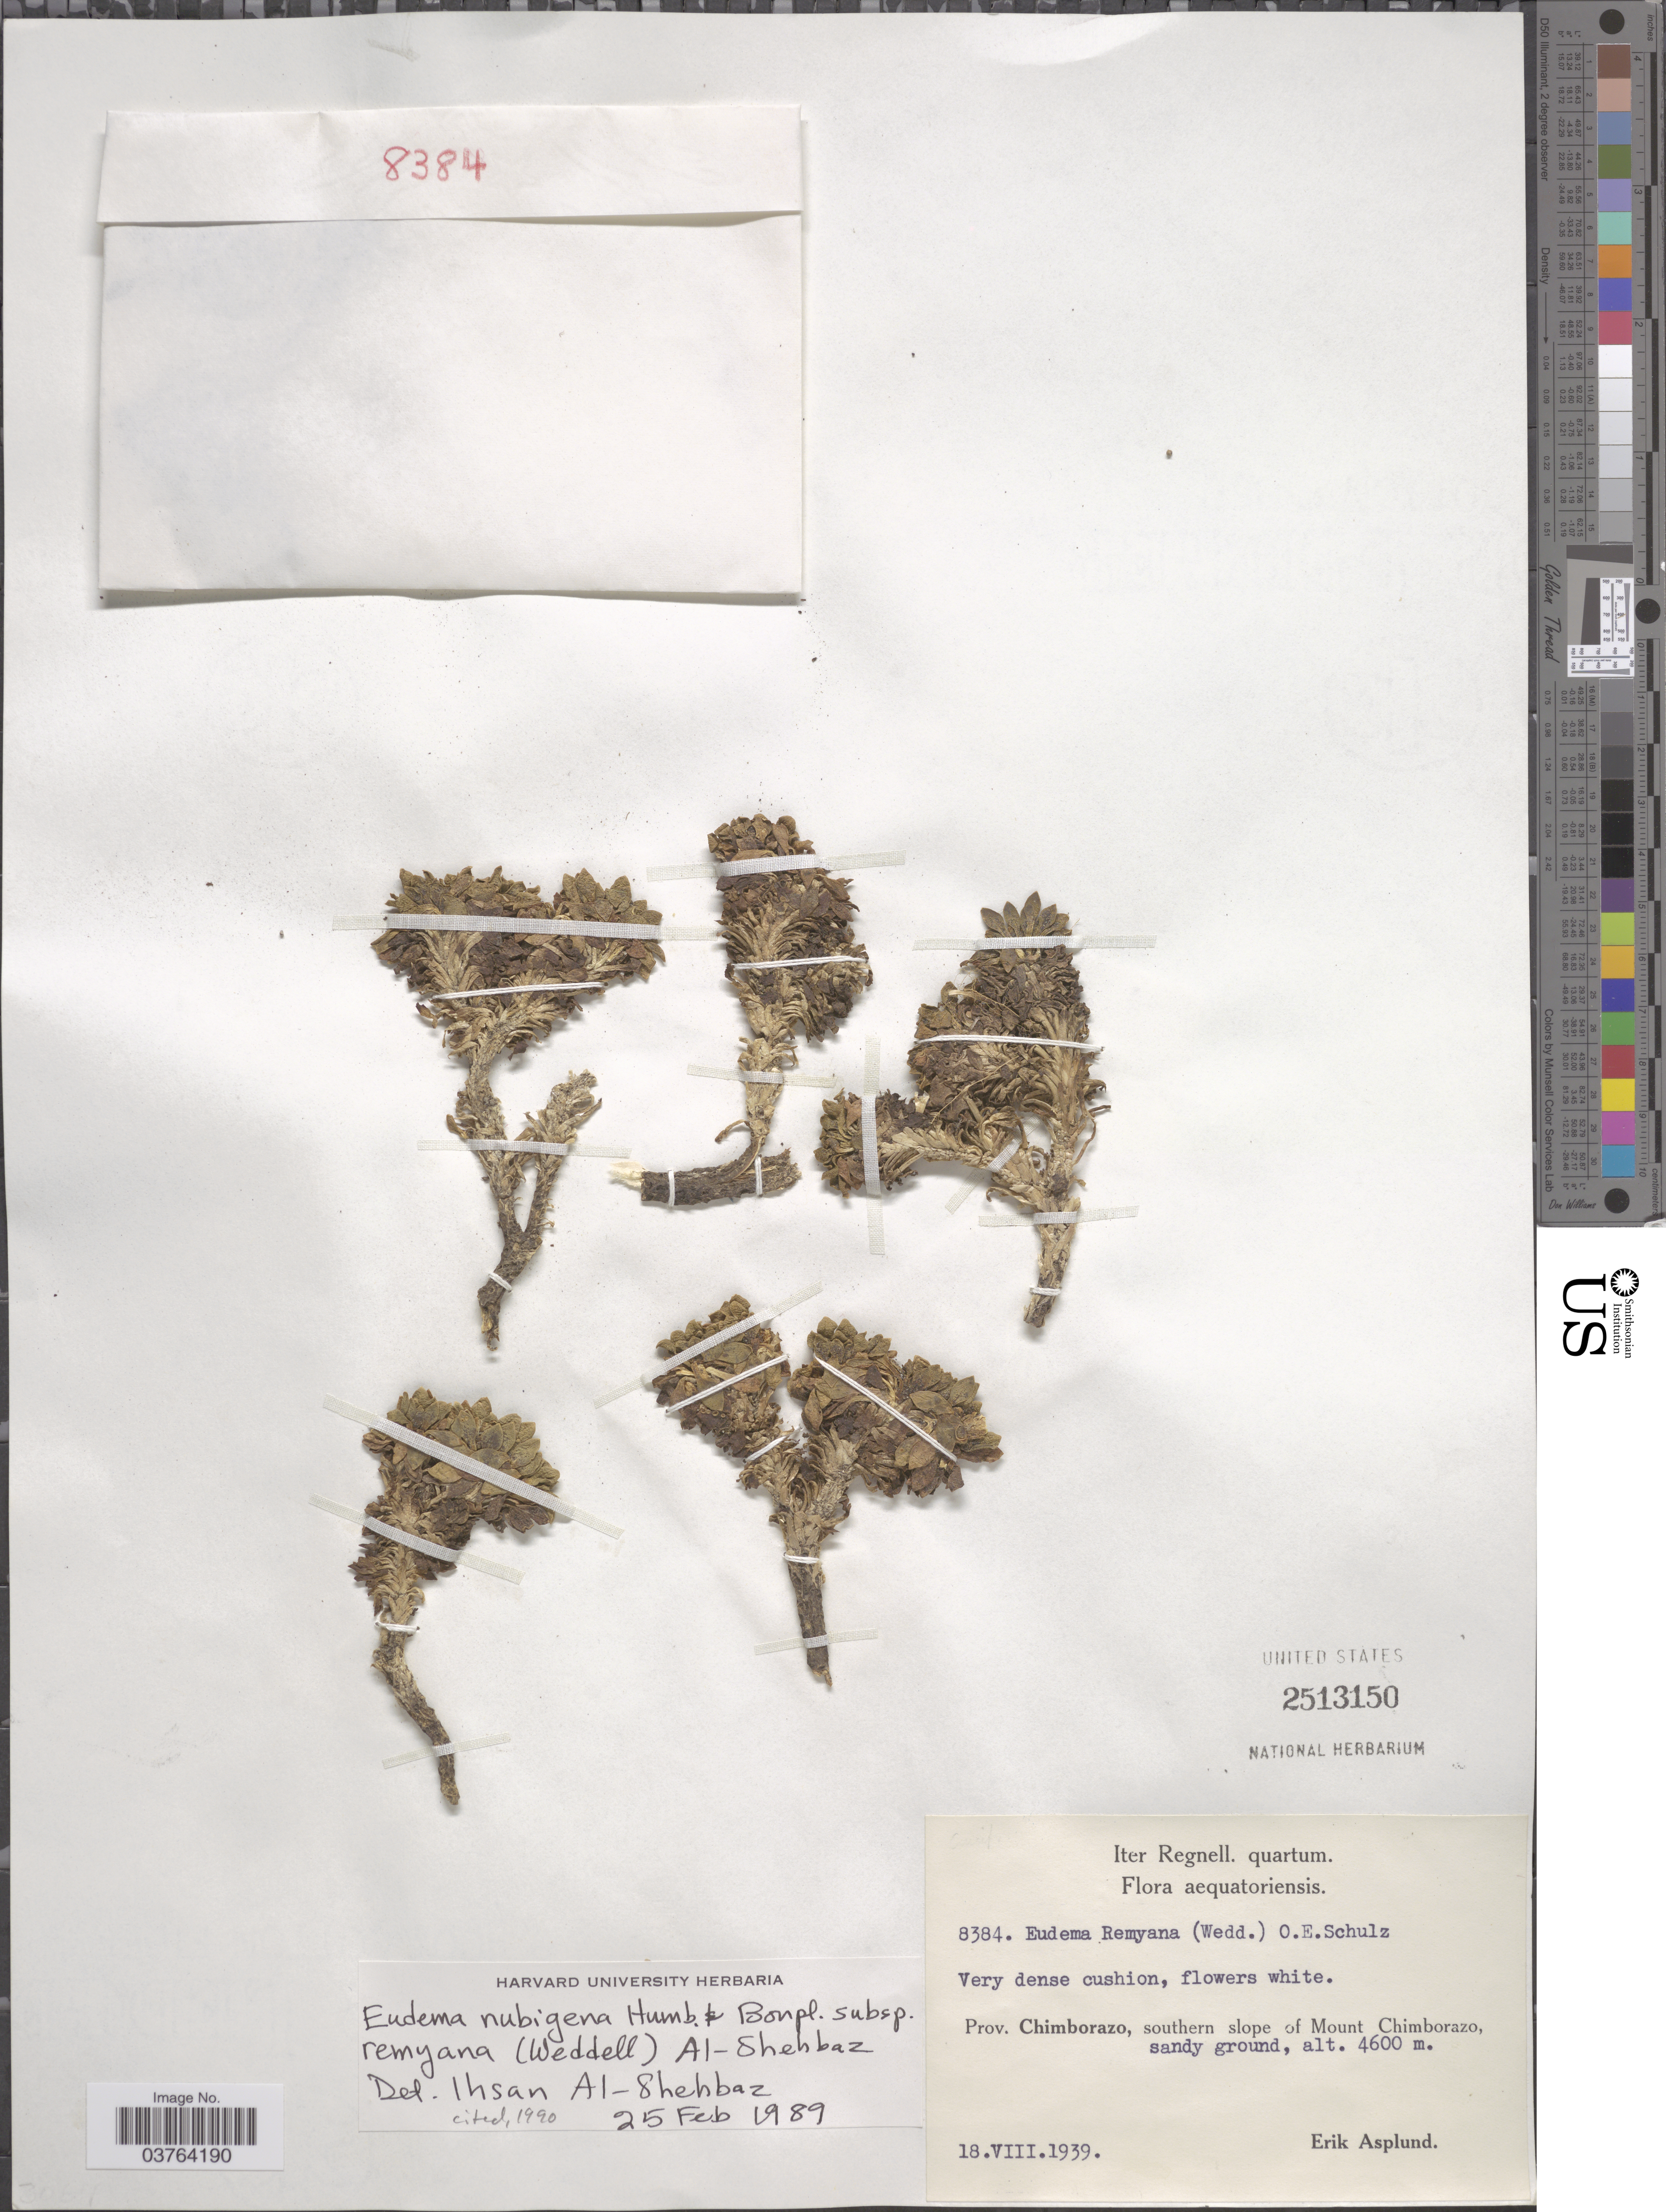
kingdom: Plantae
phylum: Tracheophyta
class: Magnoliopsida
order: Brassicales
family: Brassicaceae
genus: Eudema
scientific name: Eudema nubigena subsp. remyana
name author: (Wedd.) Al-Shehbaz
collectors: E. Asplund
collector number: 8384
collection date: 1939-08-18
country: Ecuador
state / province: Chimborazo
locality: Aequatoriensis. Southern slope of Mount Chimborazo.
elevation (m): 4600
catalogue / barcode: US 2513150